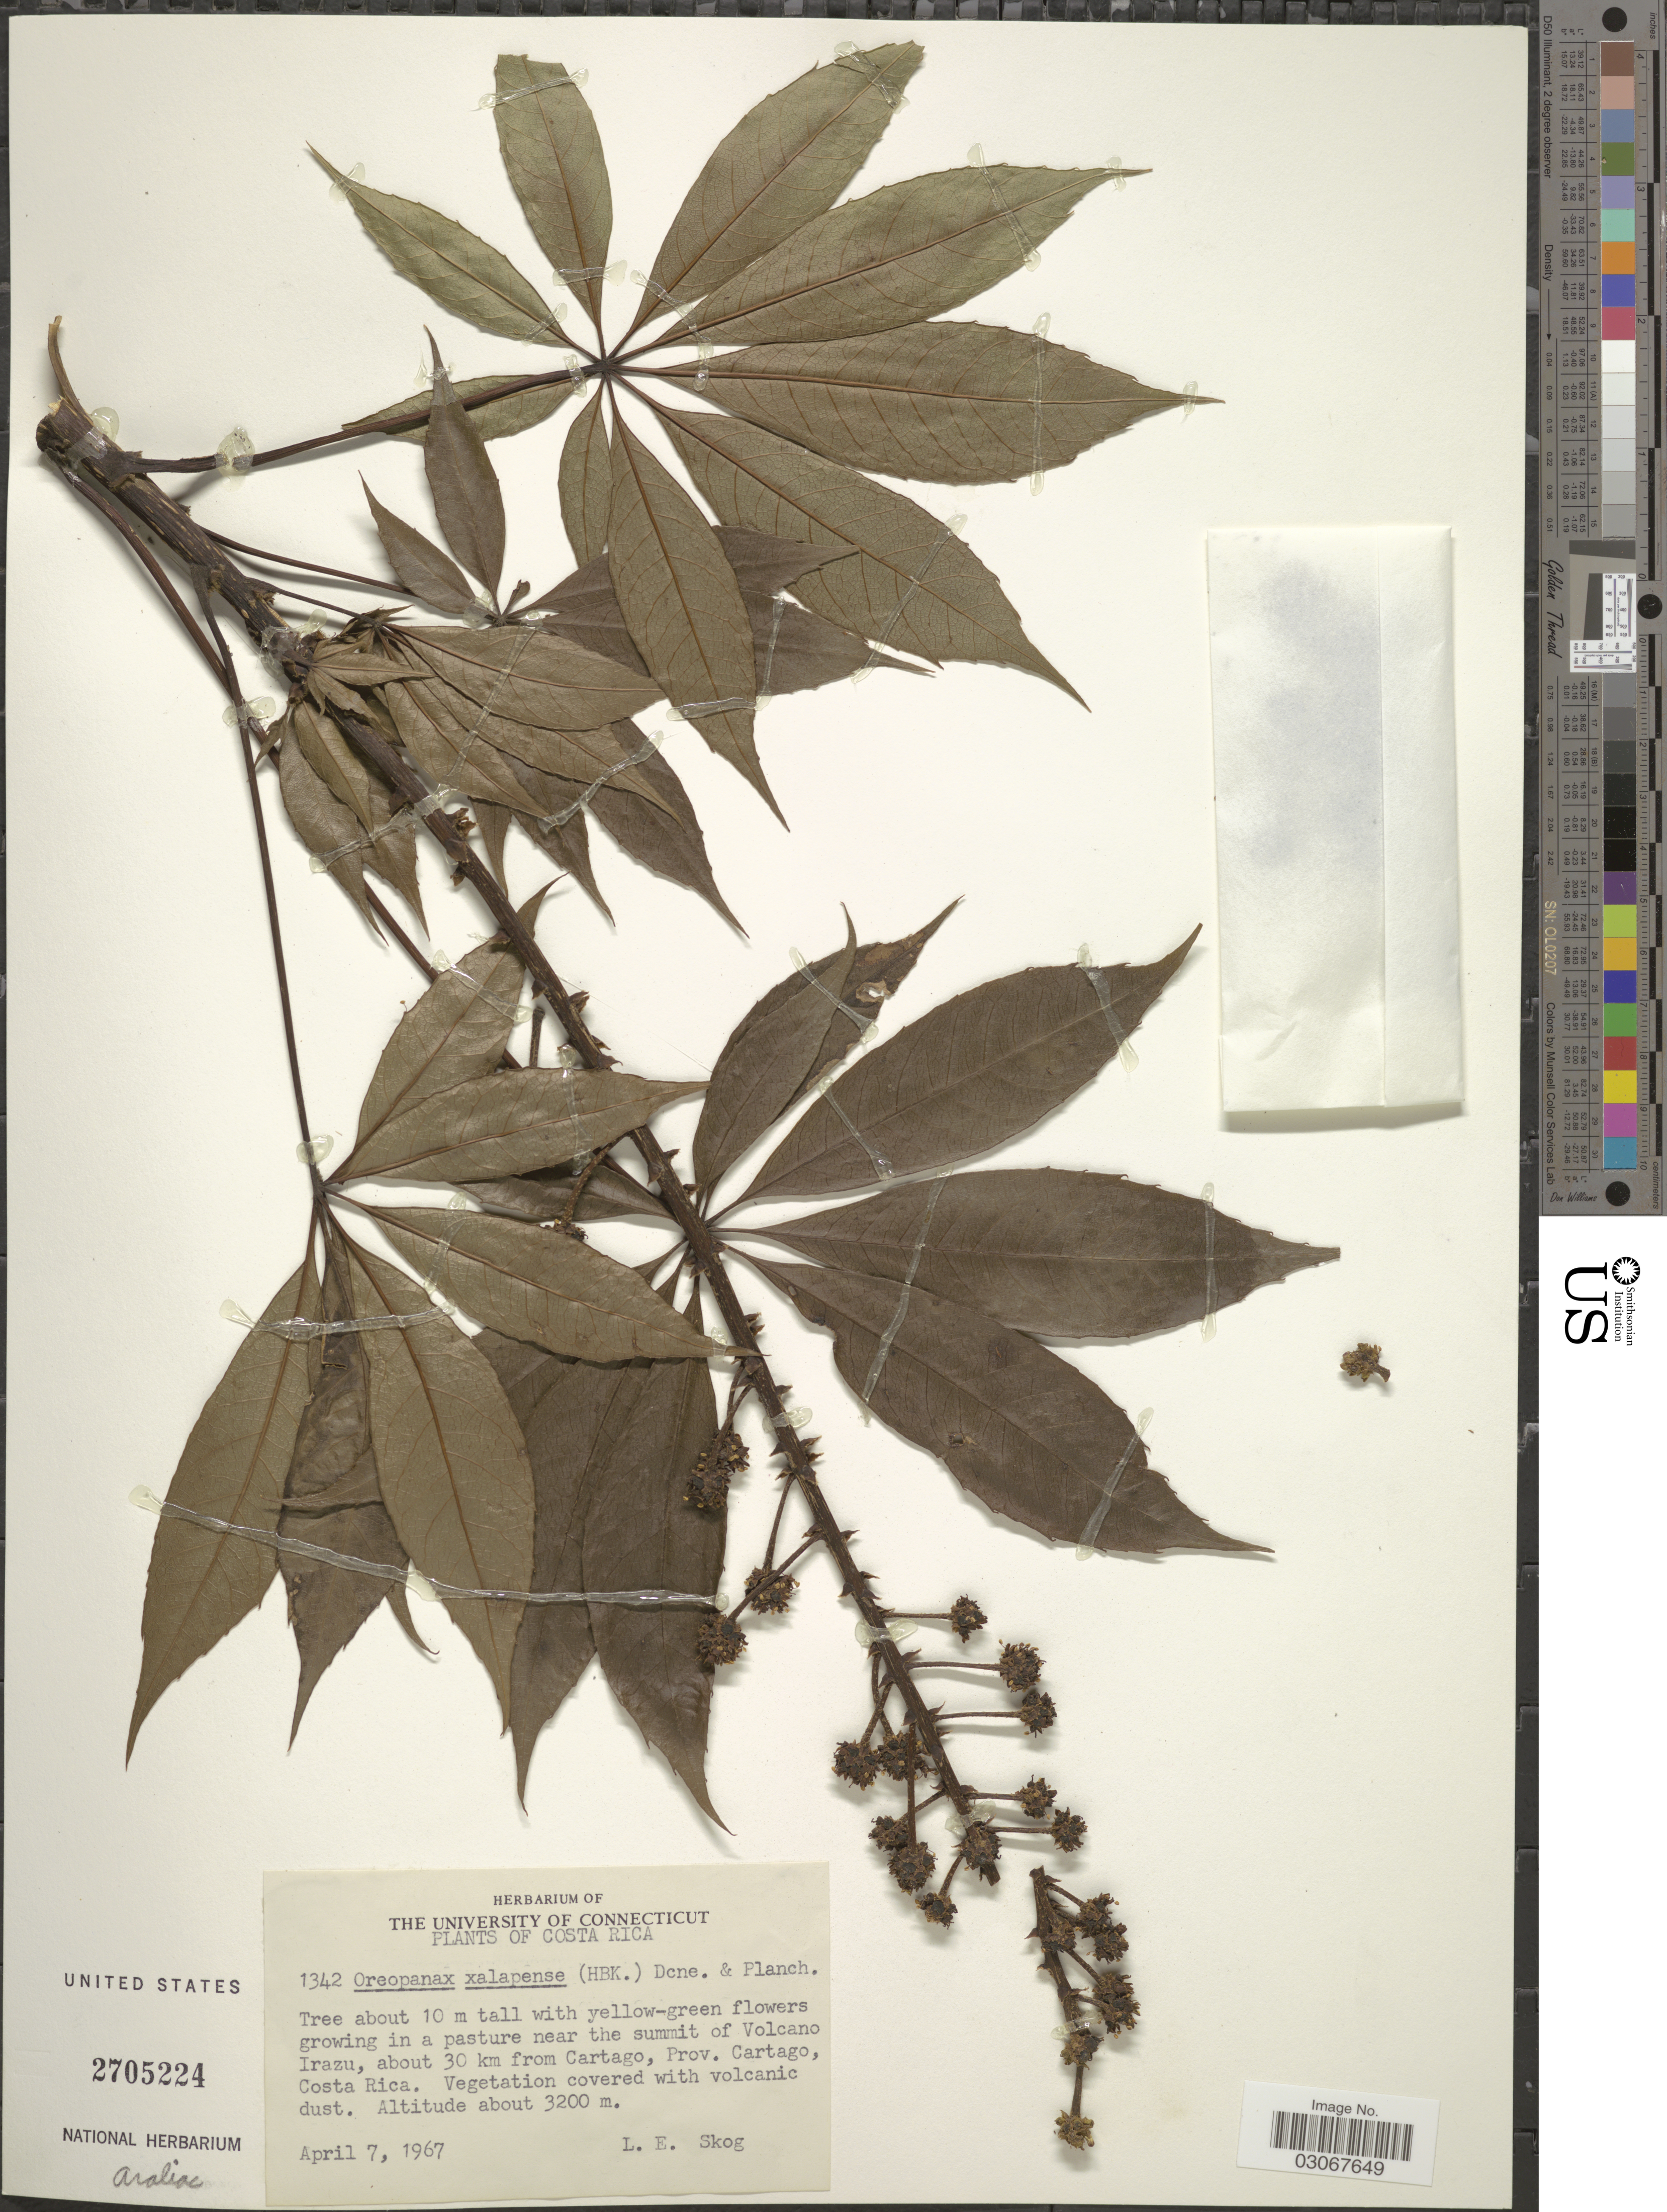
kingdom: Plantae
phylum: Tracheophyta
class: Magnoliopsida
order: Apiales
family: Araliaceae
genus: Oreopanax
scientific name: Oreopanax xalapensis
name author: (Kunth) Decne. & Planch.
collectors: L. E. Skog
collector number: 1342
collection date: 1967-04-07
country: Costa Rica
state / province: Cartago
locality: Near the summit of Volcano Irazu, about 30 km from Cartago.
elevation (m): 3200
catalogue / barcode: US 2705224